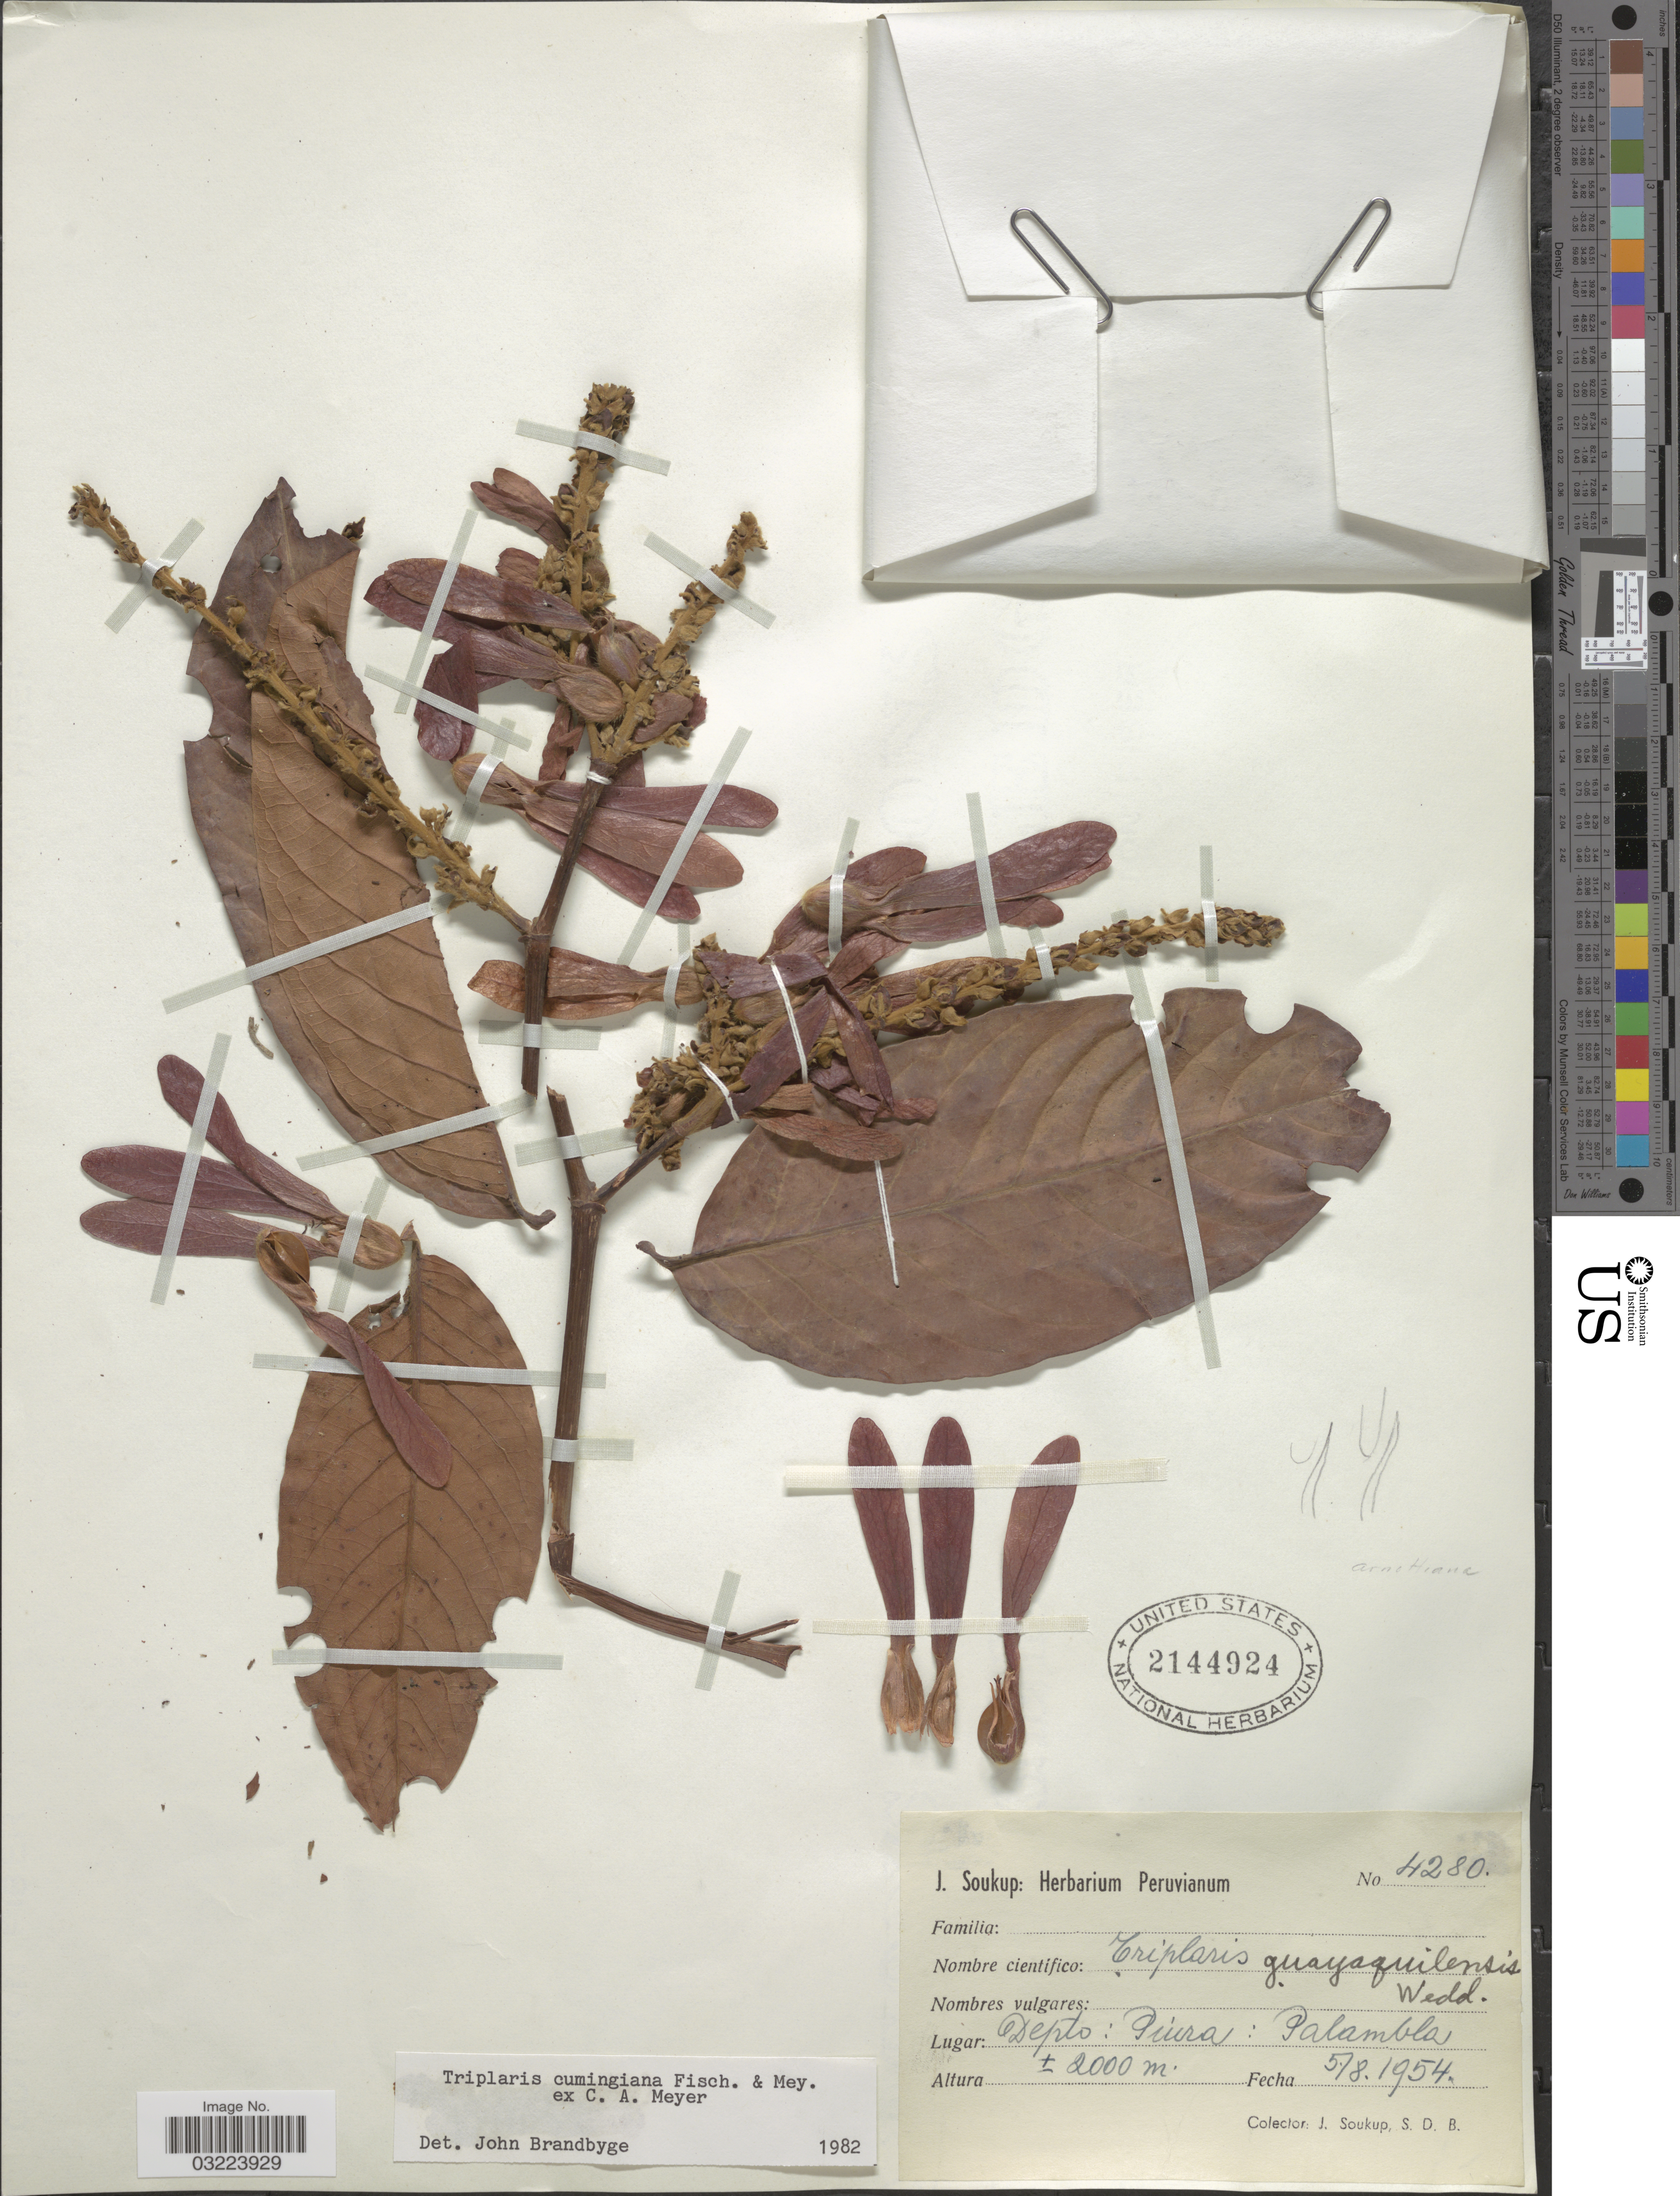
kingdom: Plantae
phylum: Tracheophyta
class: Magnoliopsida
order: Caryophyllales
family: Polygonaceae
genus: Triplaris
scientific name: Triplaris cumingiana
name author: Fisch. & C.A. Mey. ex C.A. Mey.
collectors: J. Soukup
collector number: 4280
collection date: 1954-08-05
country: Peru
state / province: Piura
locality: Depto Piura: Palambla.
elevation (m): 2000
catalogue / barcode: US 2144924